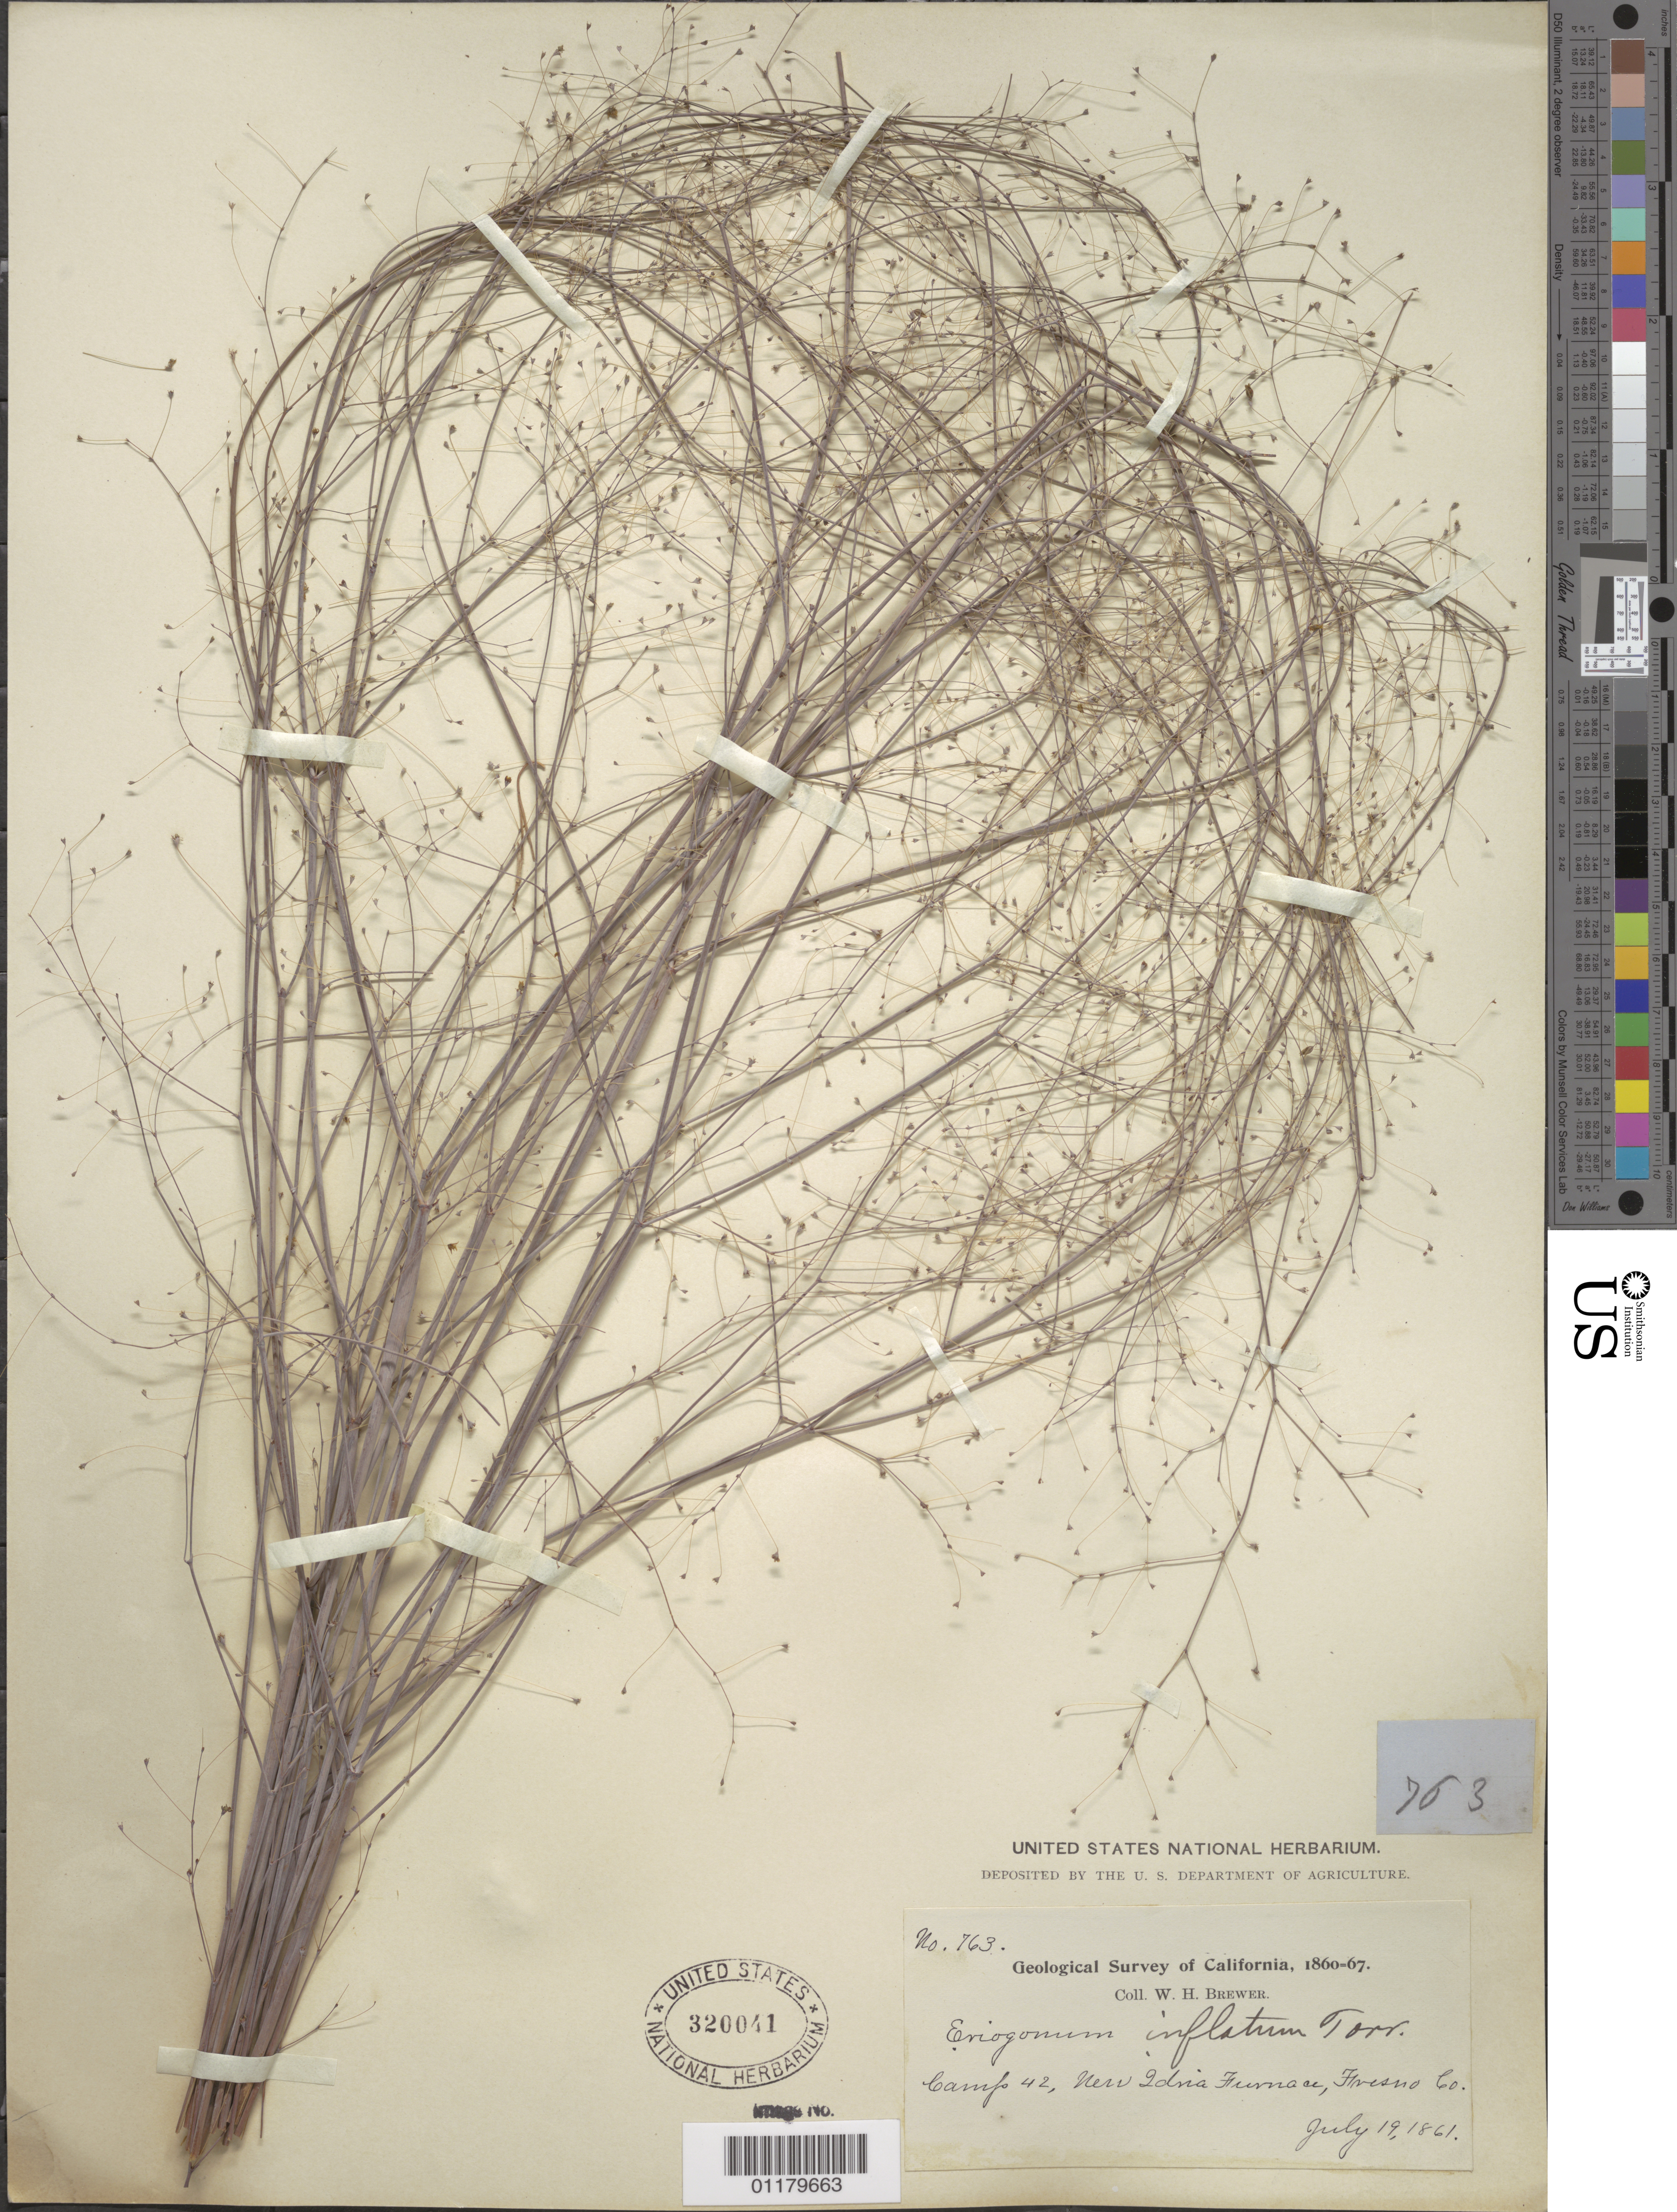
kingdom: Plantae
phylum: Tracheophyta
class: Magnoliopsida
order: Caryophyllales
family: Polygonaceae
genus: Eriogonum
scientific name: Eriogonum inflatum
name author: Torr. & Frém.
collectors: W. H. Brewer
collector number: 763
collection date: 1861-07-19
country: United States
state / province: California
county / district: Fresno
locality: Camp 42, New Idria Furnace.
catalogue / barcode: US 320041